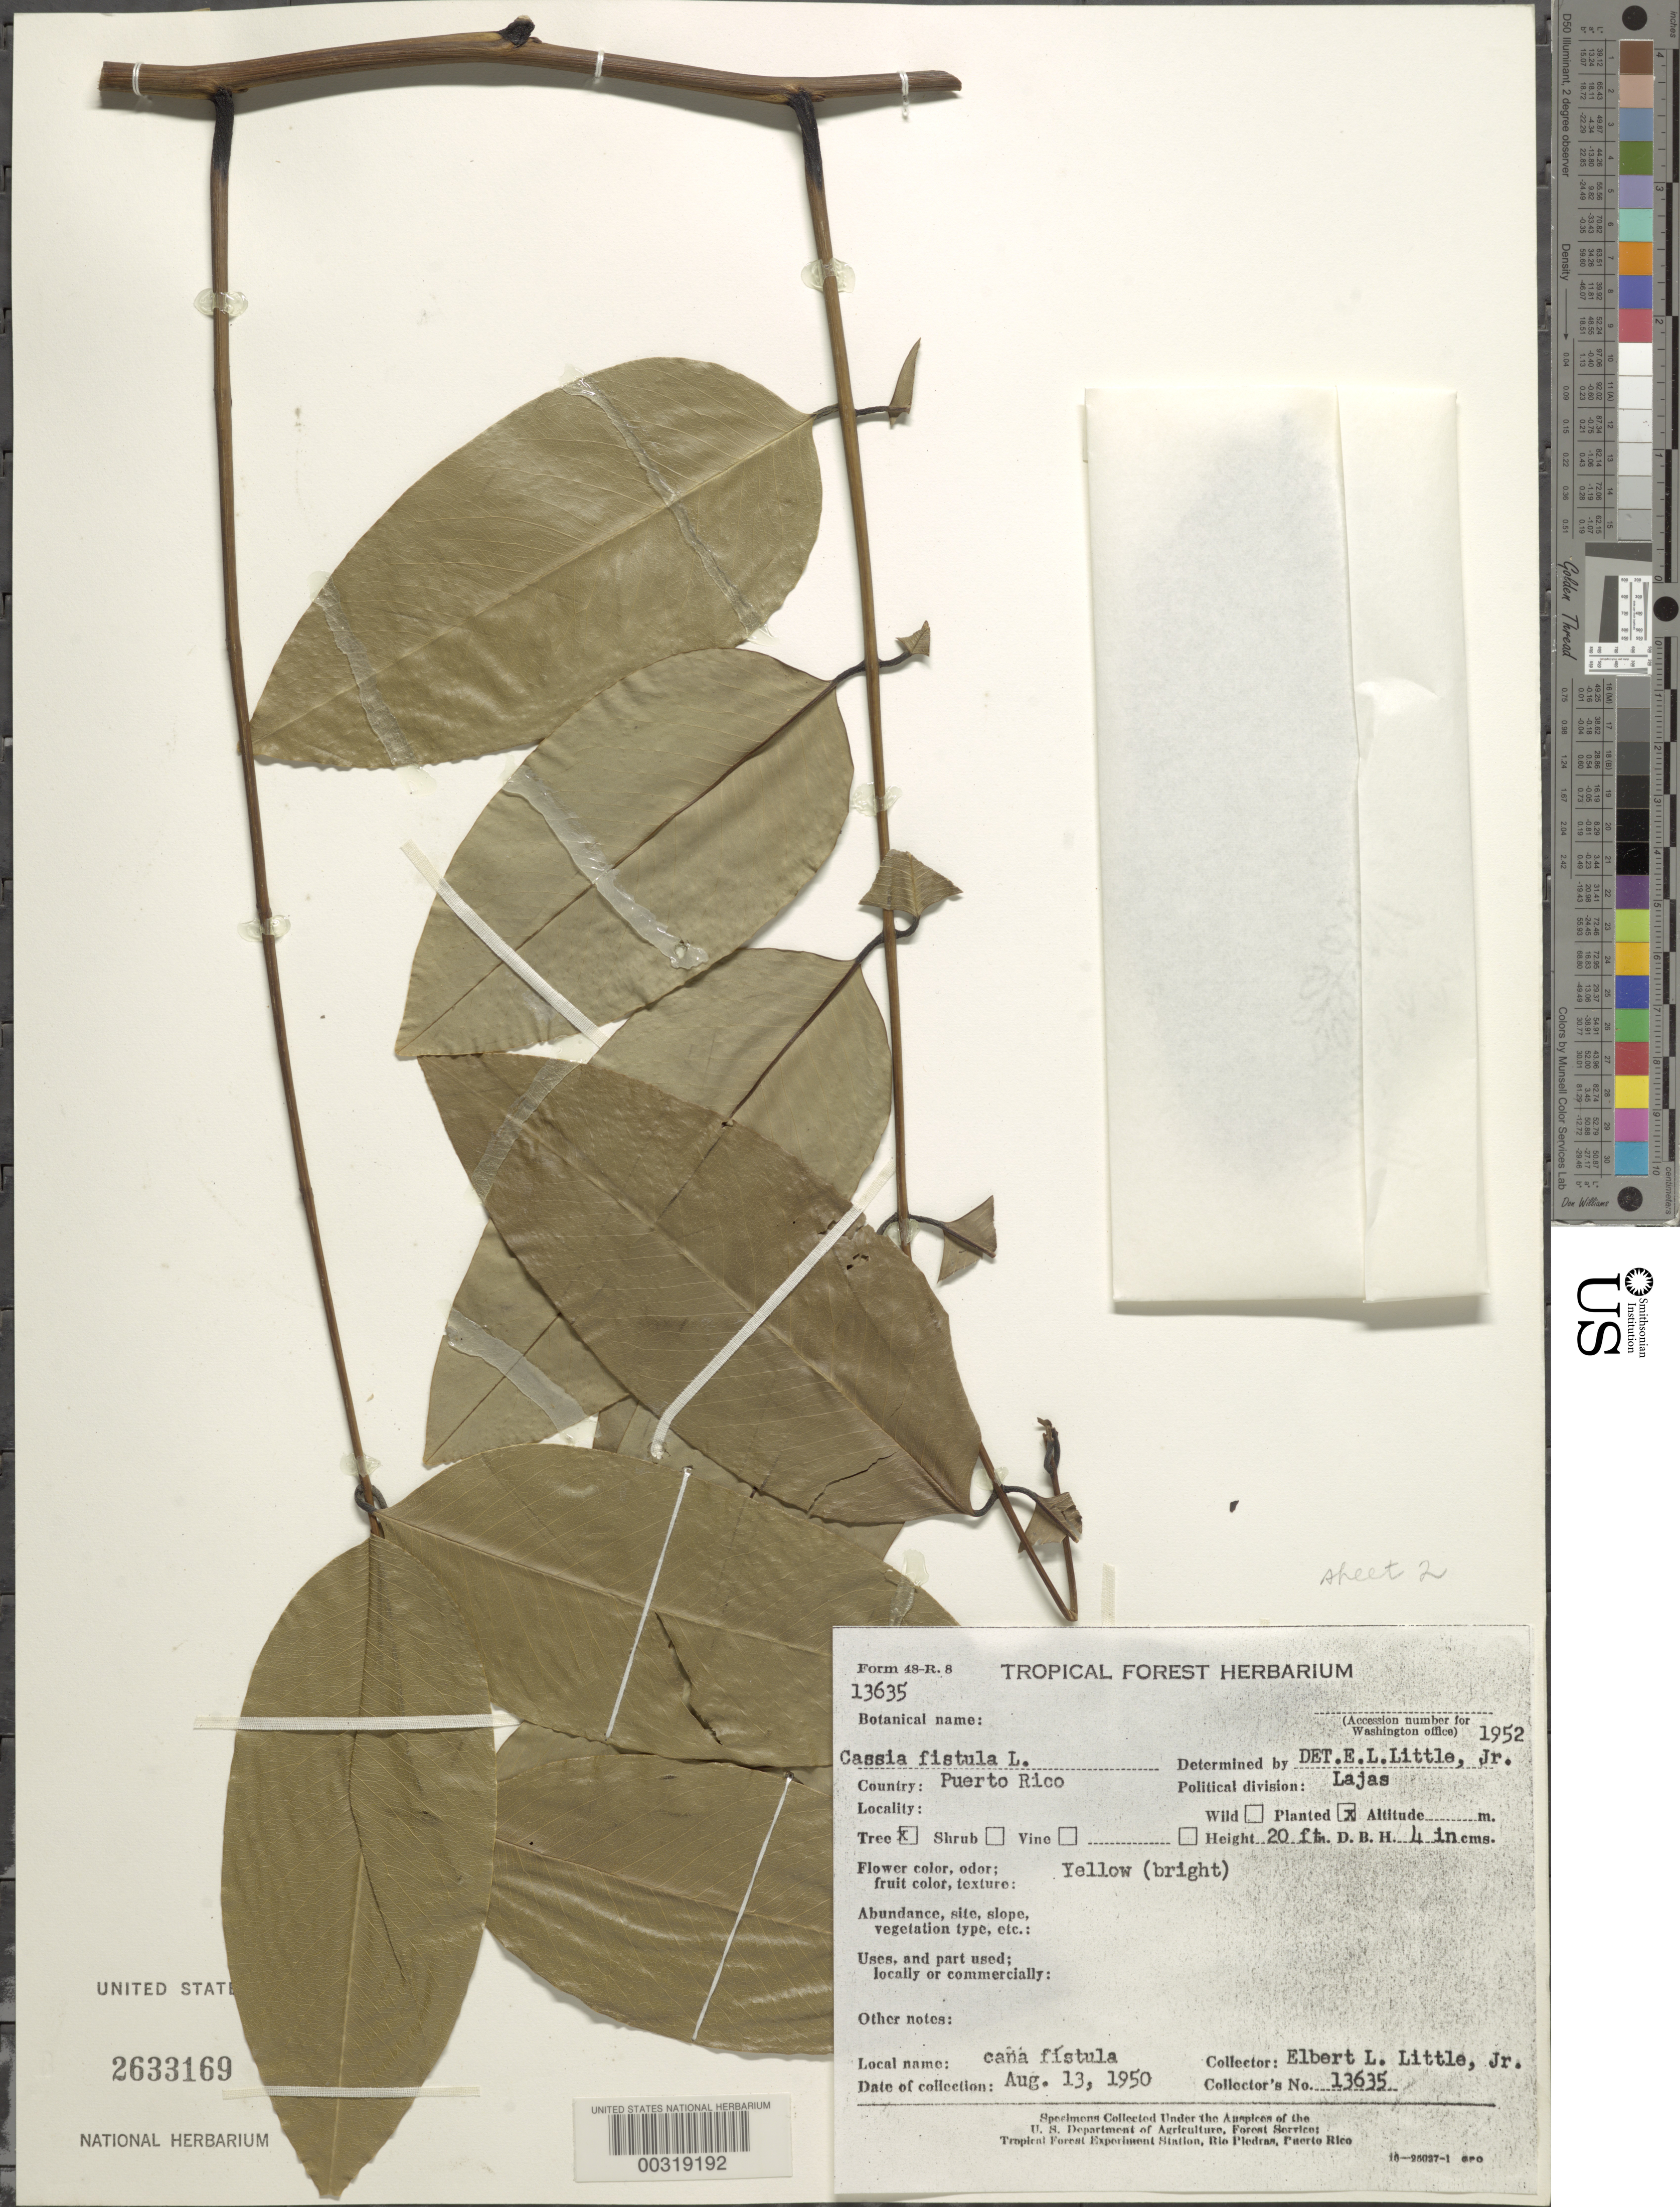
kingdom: Plantae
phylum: Tracheophyta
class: Magnoliopsida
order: Fabales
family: Fabaceae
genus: Cassia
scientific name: Cassia fistula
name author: L.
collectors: E. L. Little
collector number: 13635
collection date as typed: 13 Aug 1950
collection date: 1950-08-13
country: Puerto Rico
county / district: Lajas Mun.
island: Greater Antilles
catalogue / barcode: US 2633169